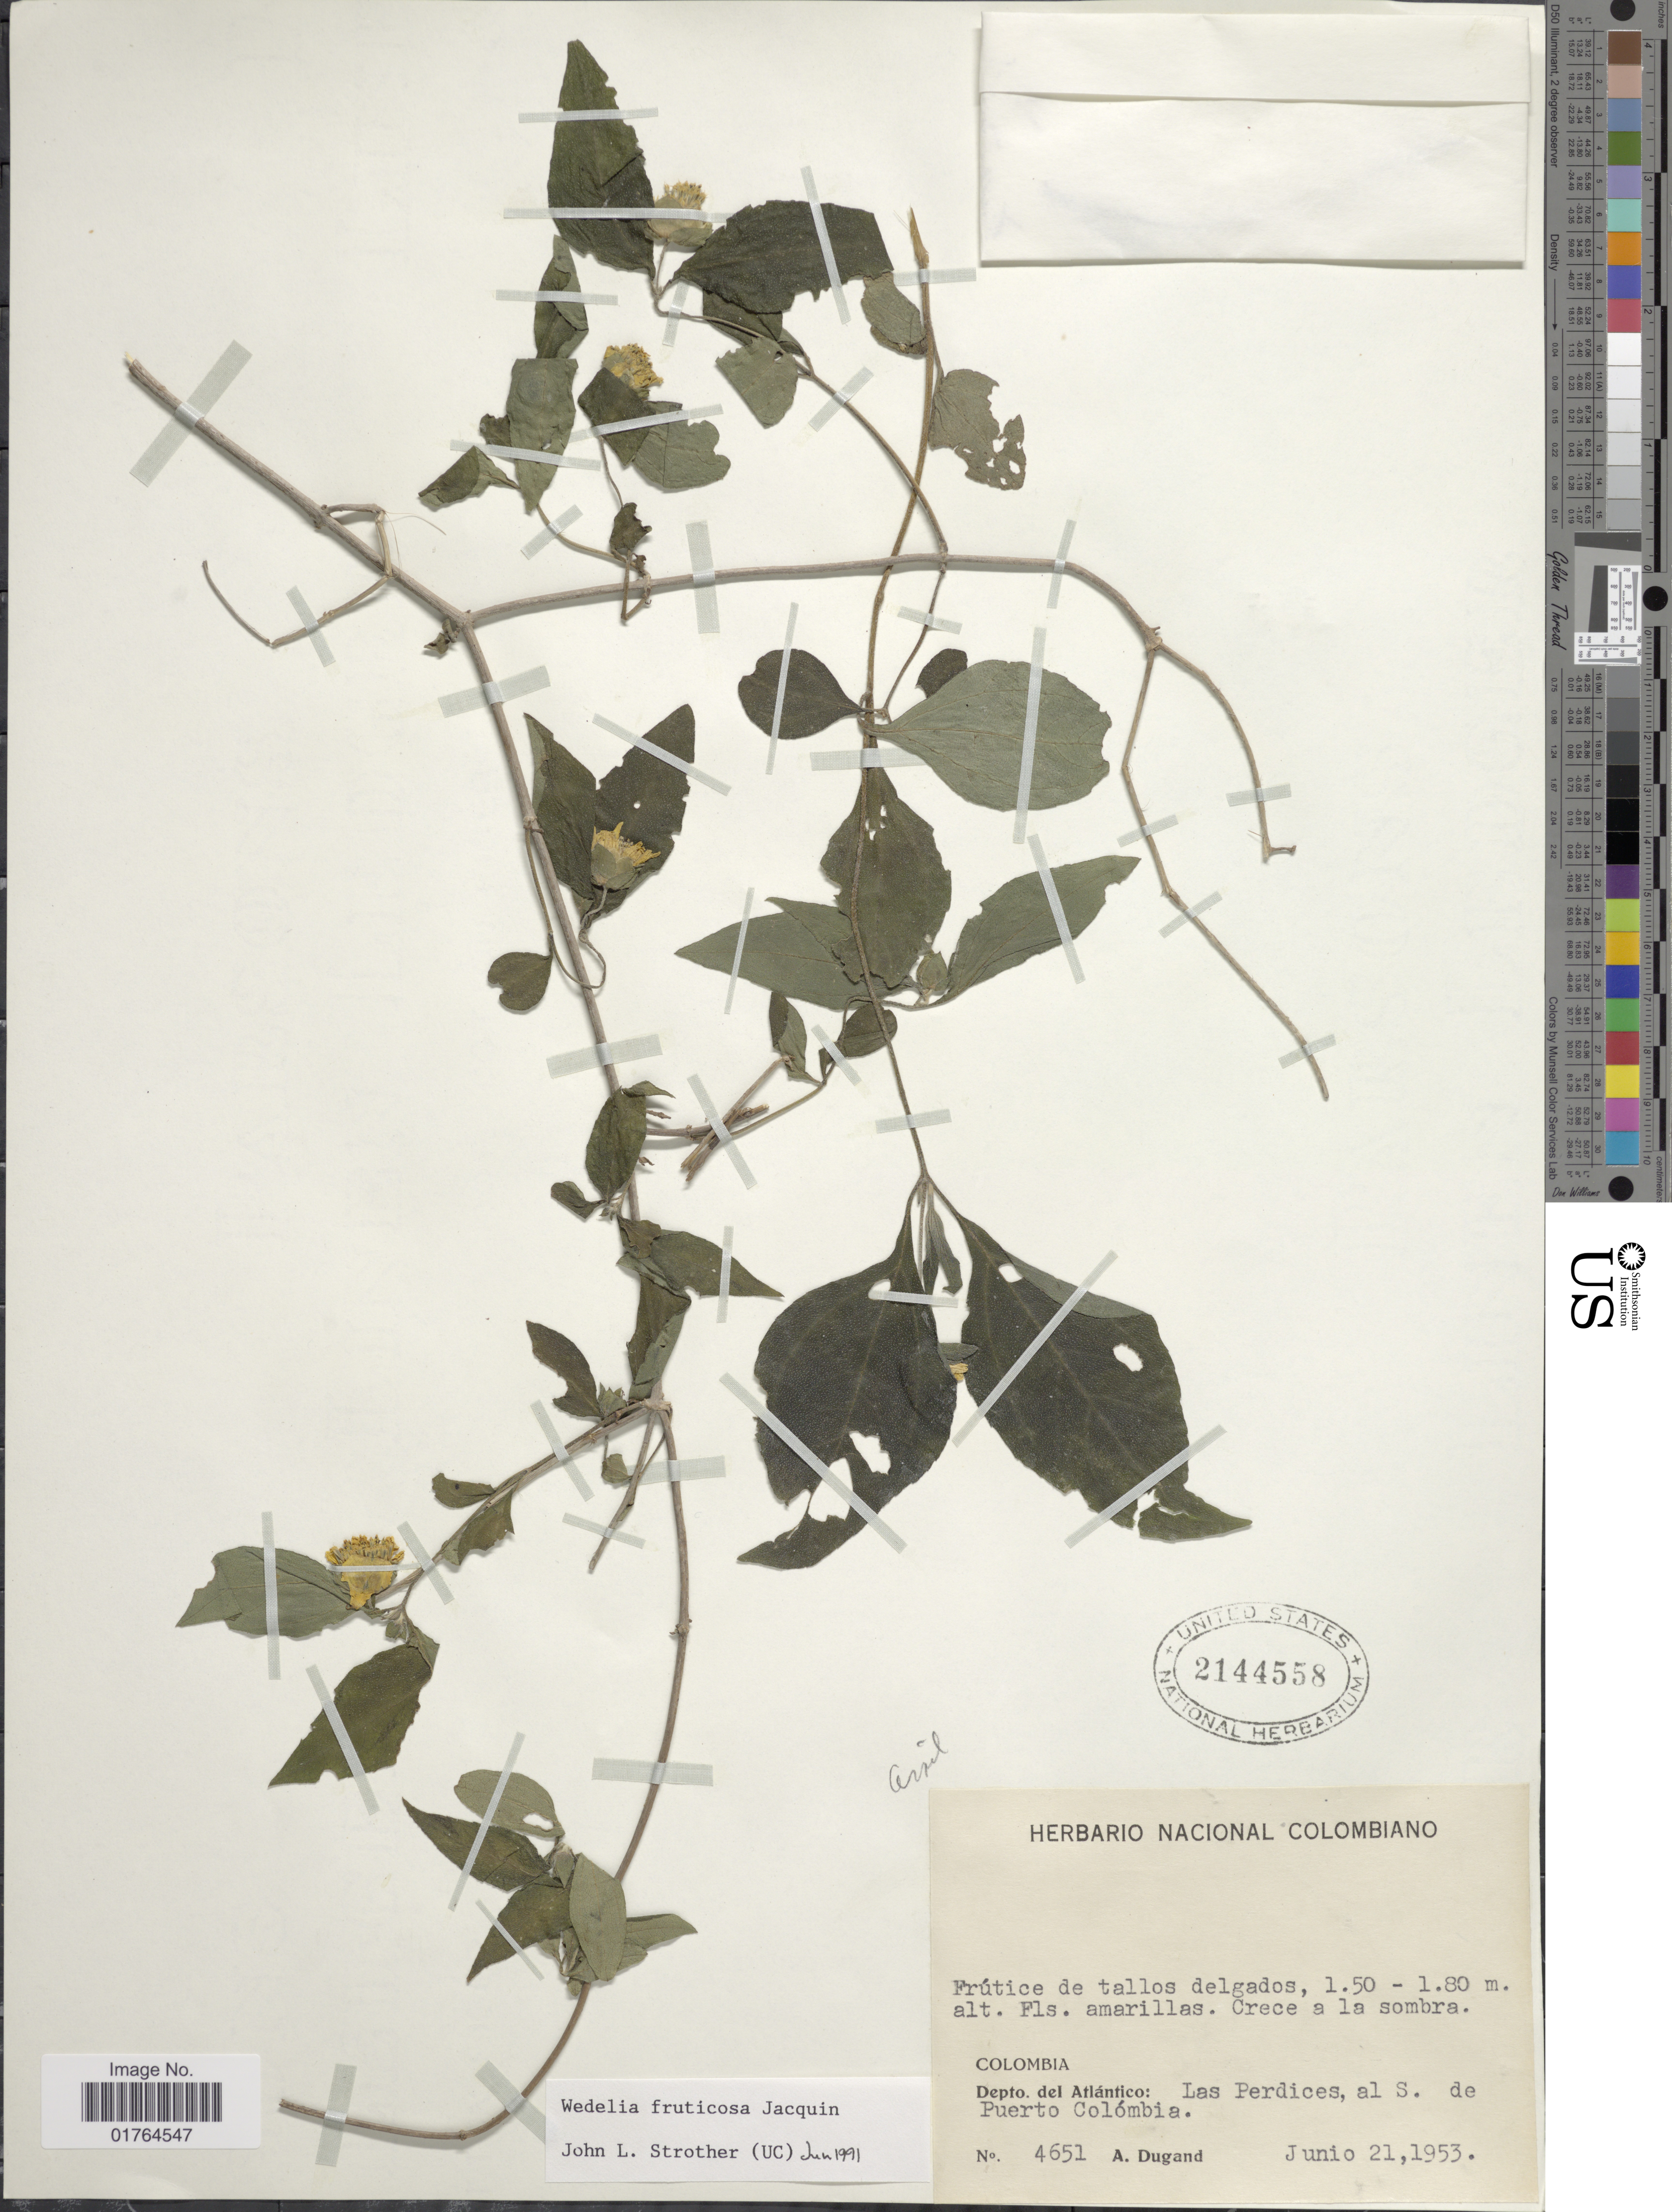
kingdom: Plantae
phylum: Tracheophyta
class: Magnoliopsida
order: Asterales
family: Asteraceae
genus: Wedelia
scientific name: Wedelia fruticosa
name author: Jacq.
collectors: A. Dugand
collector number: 4651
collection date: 1953-06-21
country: Colombia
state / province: Atlántico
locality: Las Perdices, al S. de Puerto Colombia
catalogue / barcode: US 2144558